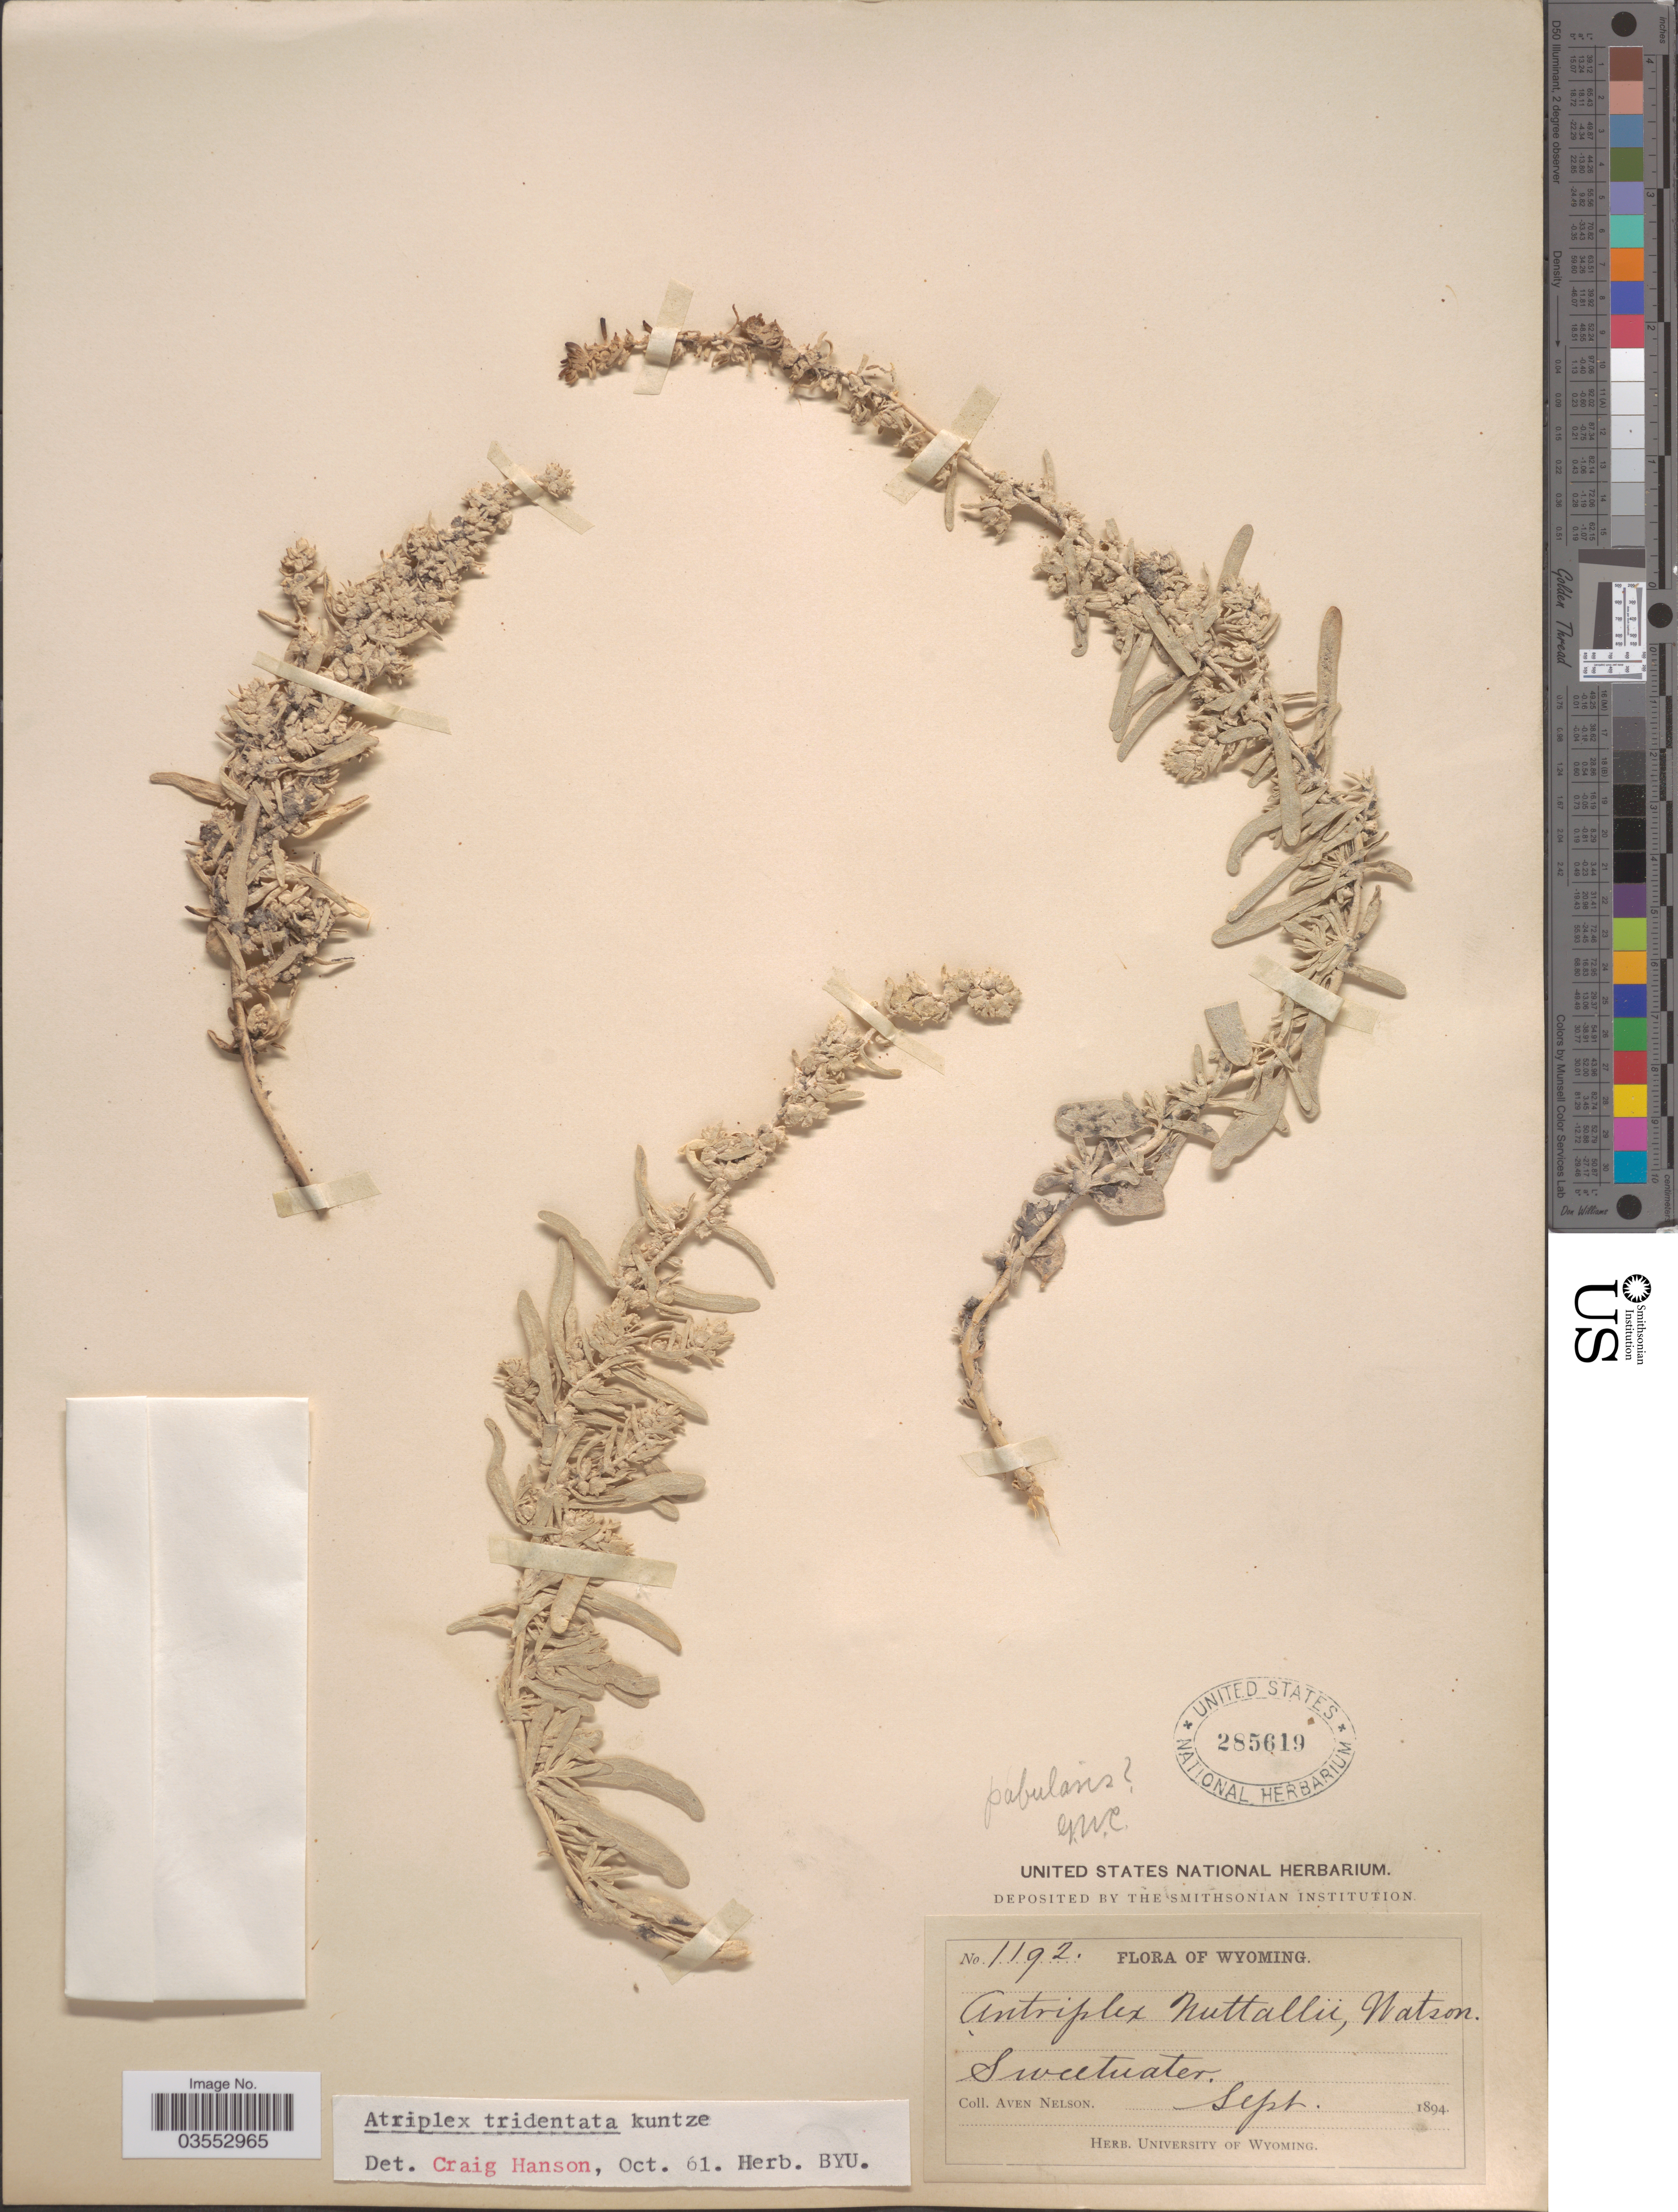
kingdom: Plantae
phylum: Tracheophyta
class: Magnoliopsida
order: Caryophyllales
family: Amaranthaceae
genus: Atriplex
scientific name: Atriplex tridentata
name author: Kuntze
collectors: A. Nelson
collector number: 1192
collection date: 1894-09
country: United States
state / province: Wyoming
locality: Sweetwater.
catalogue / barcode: US 285619